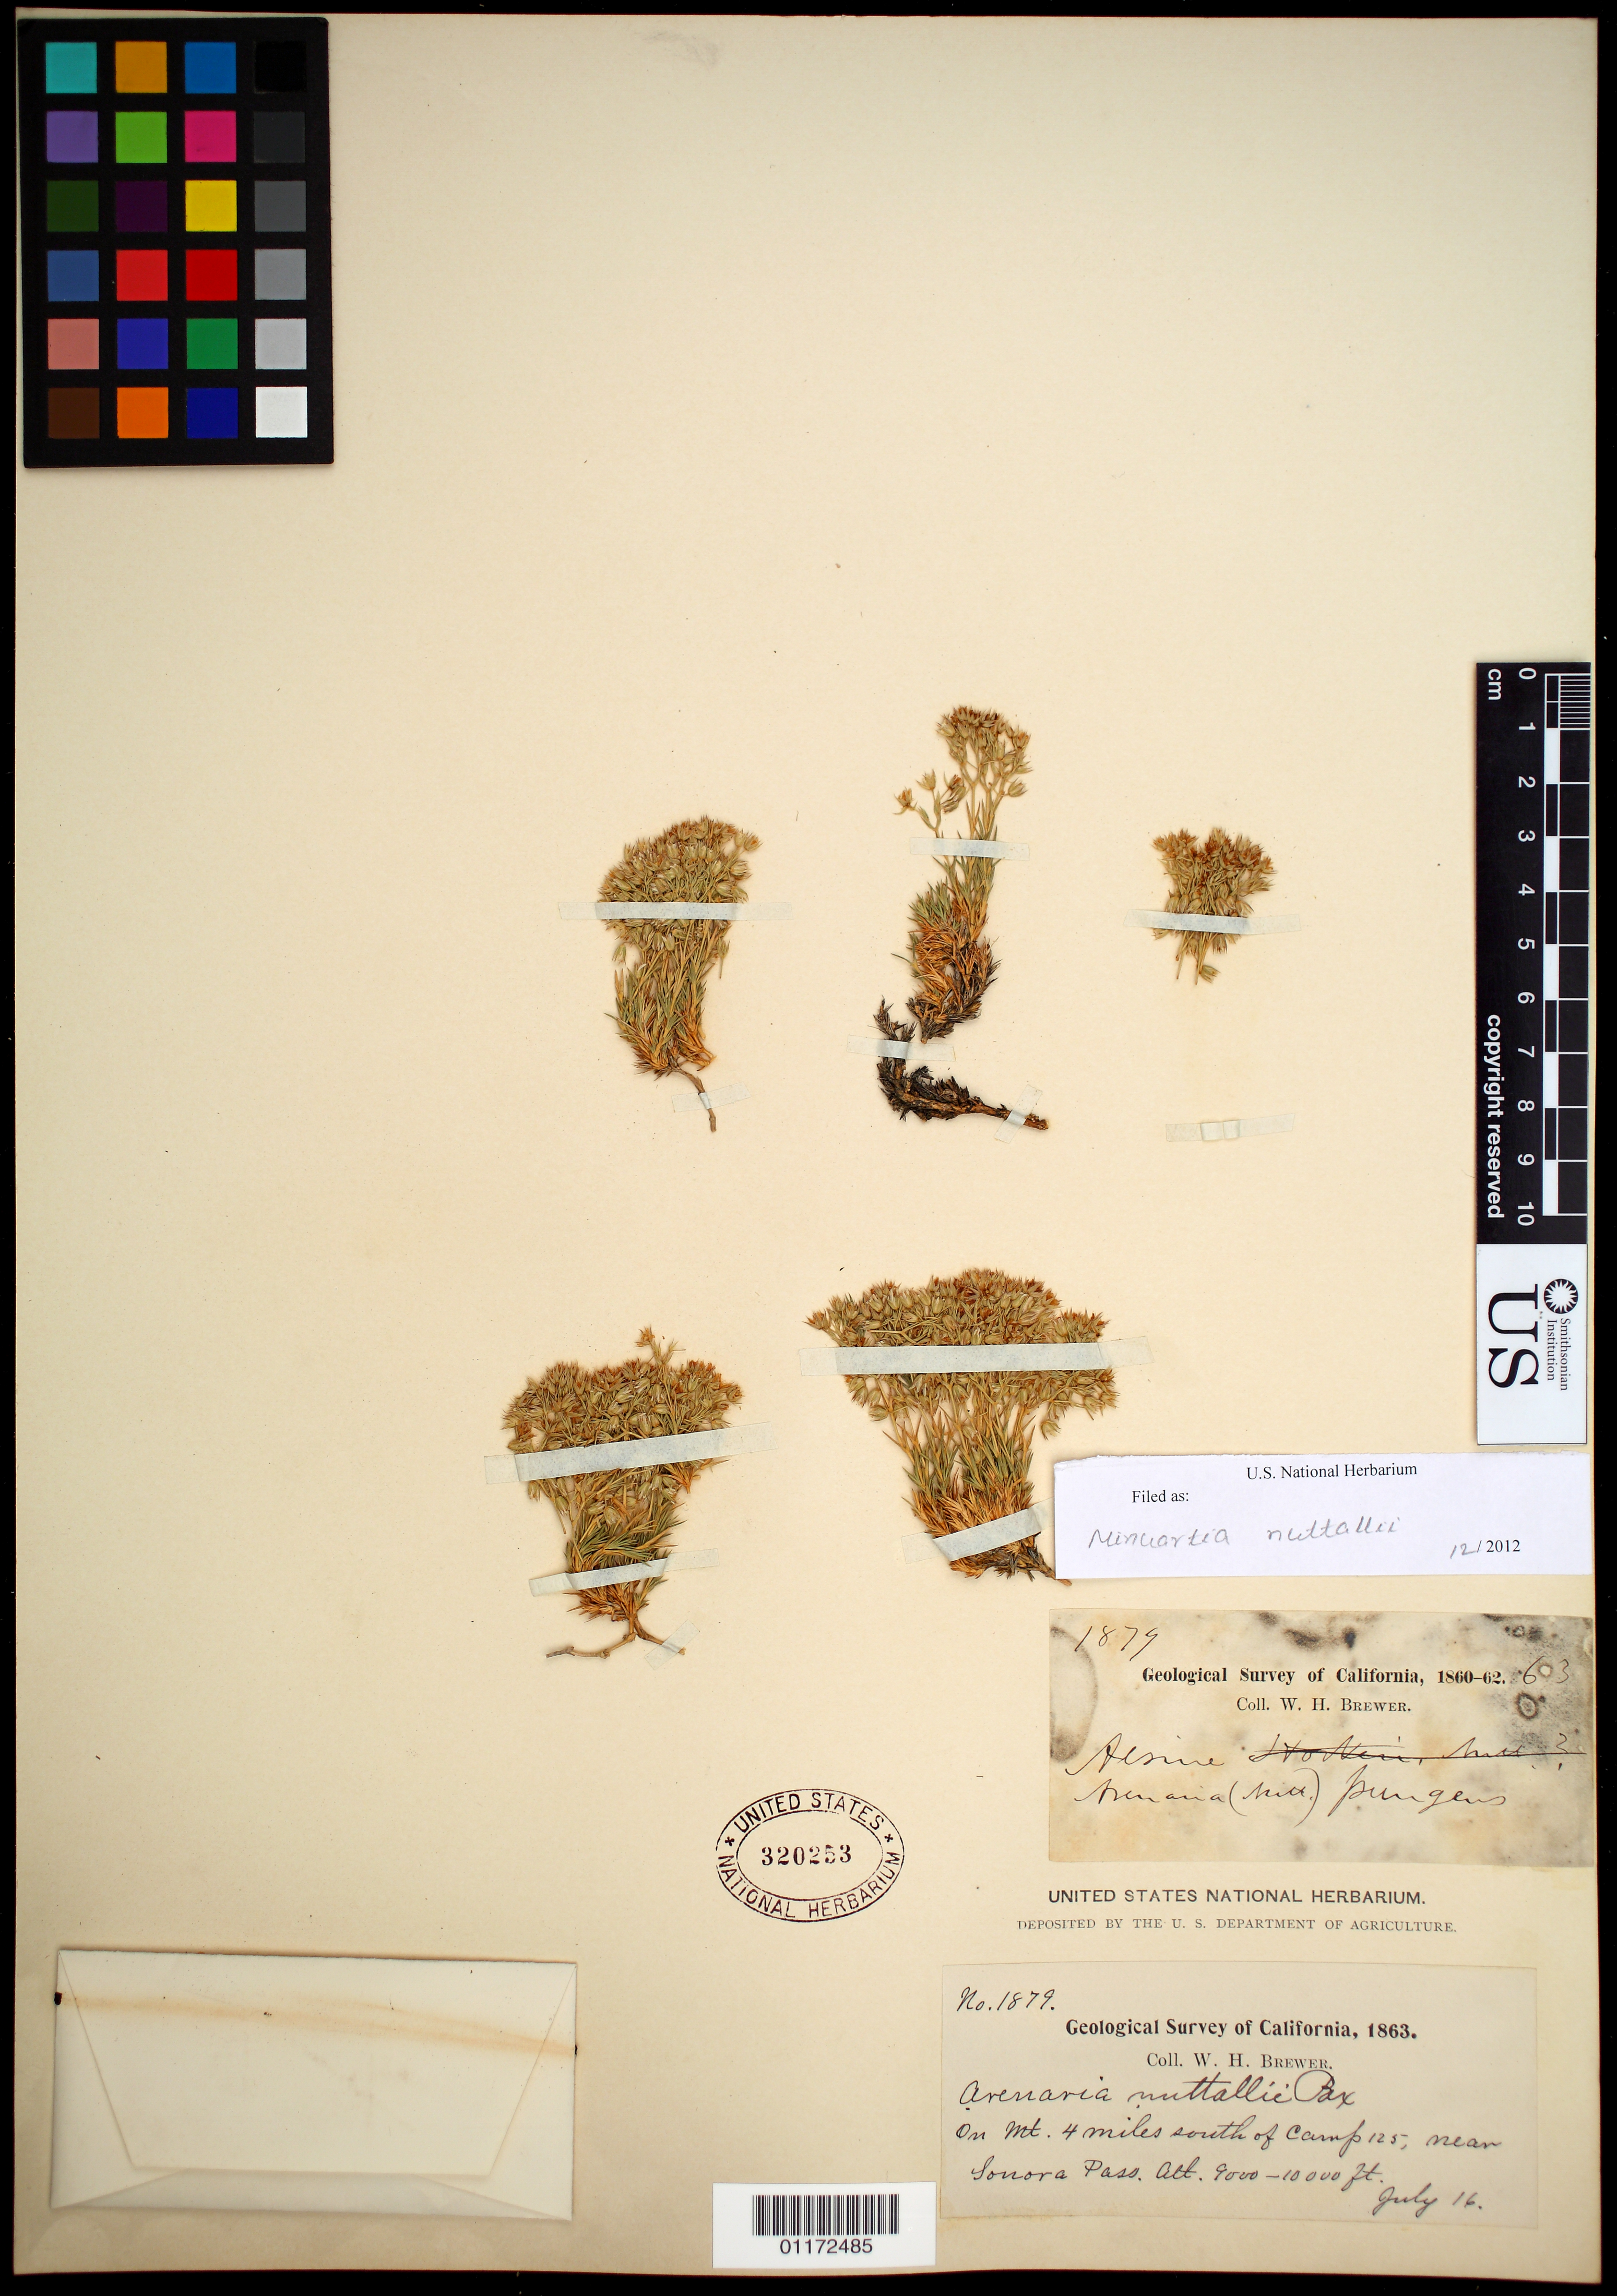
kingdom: Plantae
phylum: Tracheophyta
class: Magnoliopsida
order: Caryophyllales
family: Caryophyllaceae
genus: Minuartia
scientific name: Minuartia nuttallii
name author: (Pax) Briq.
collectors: W. H. Brewer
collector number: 1879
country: United States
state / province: California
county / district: Mono/Tuolumne/Alpine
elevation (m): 2743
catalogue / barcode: US 320253